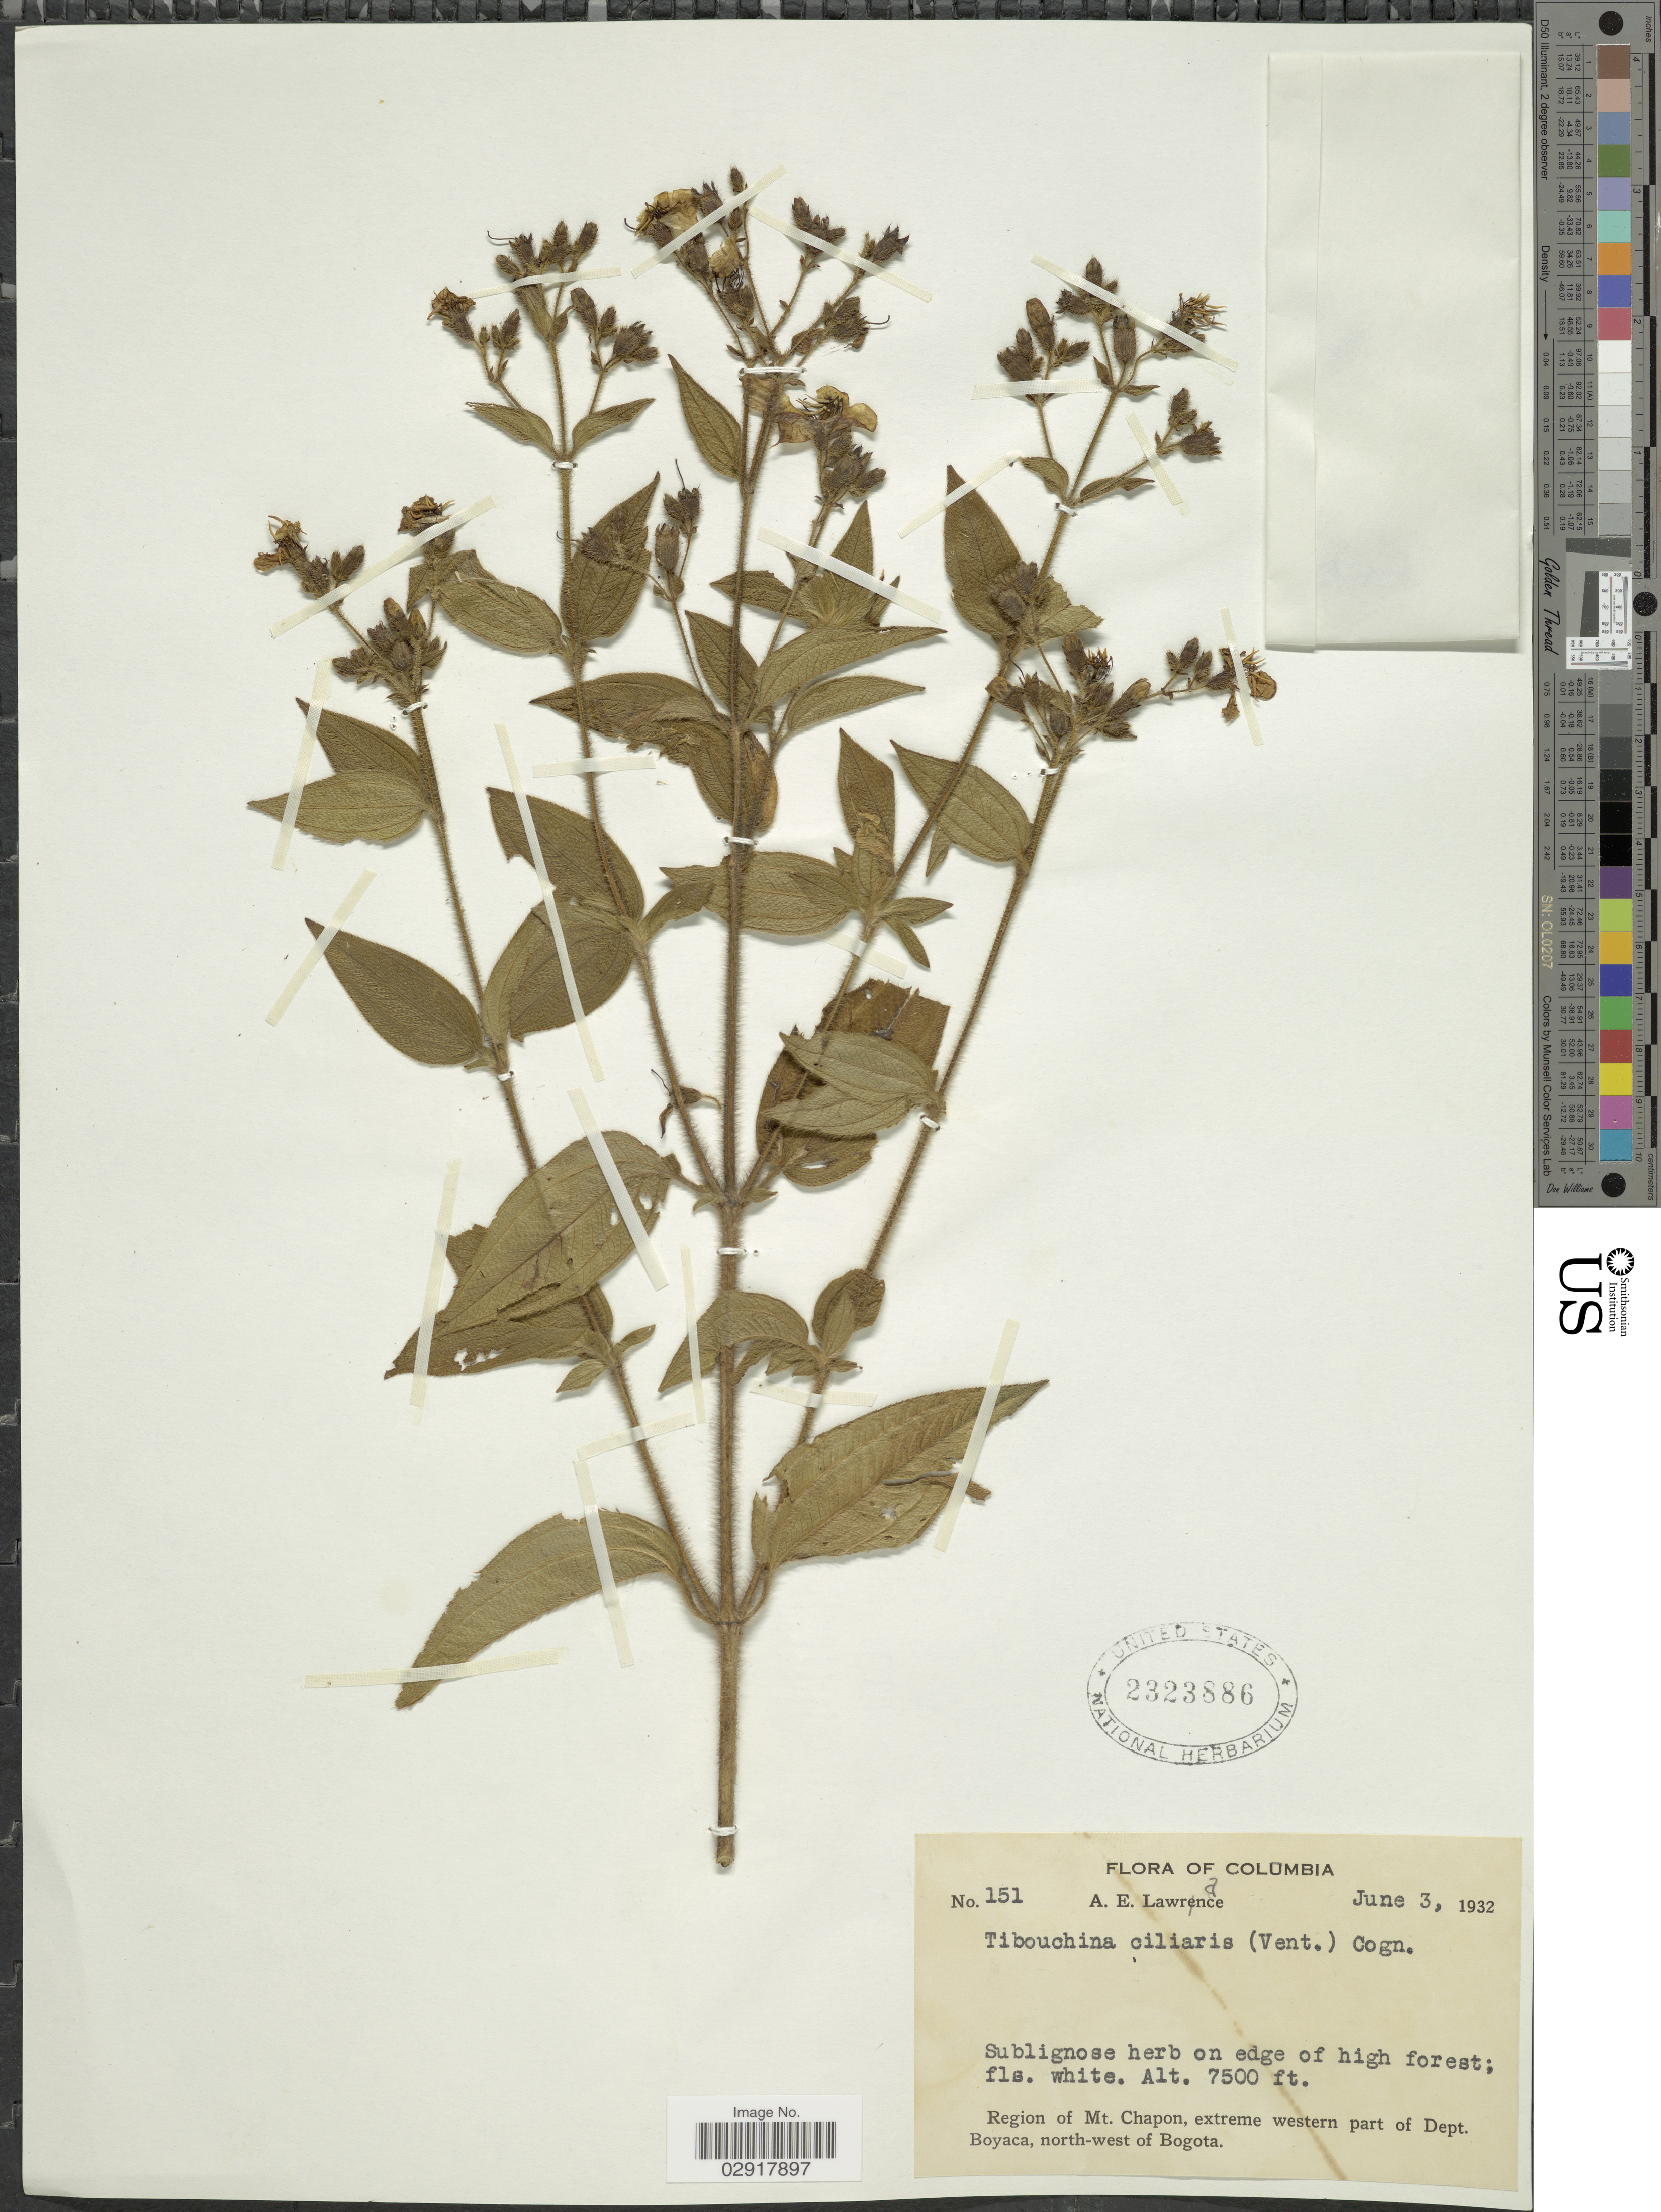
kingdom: Plantae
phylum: Tracheophyta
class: Magnoliopsida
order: Myrtales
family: Melastomataceae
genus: Chaetogastra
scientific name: Chaetogastra ciliaris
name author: (Vent.) DC.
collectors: A. Lawrance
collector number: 151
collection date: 1932-06-03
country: Colombia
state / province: Bogota D.C.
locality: Region of Mt. Chapon, extreme western part of Dept. Boyaca, north-west of Bogota.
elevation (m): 2286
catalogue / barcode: US 2323886